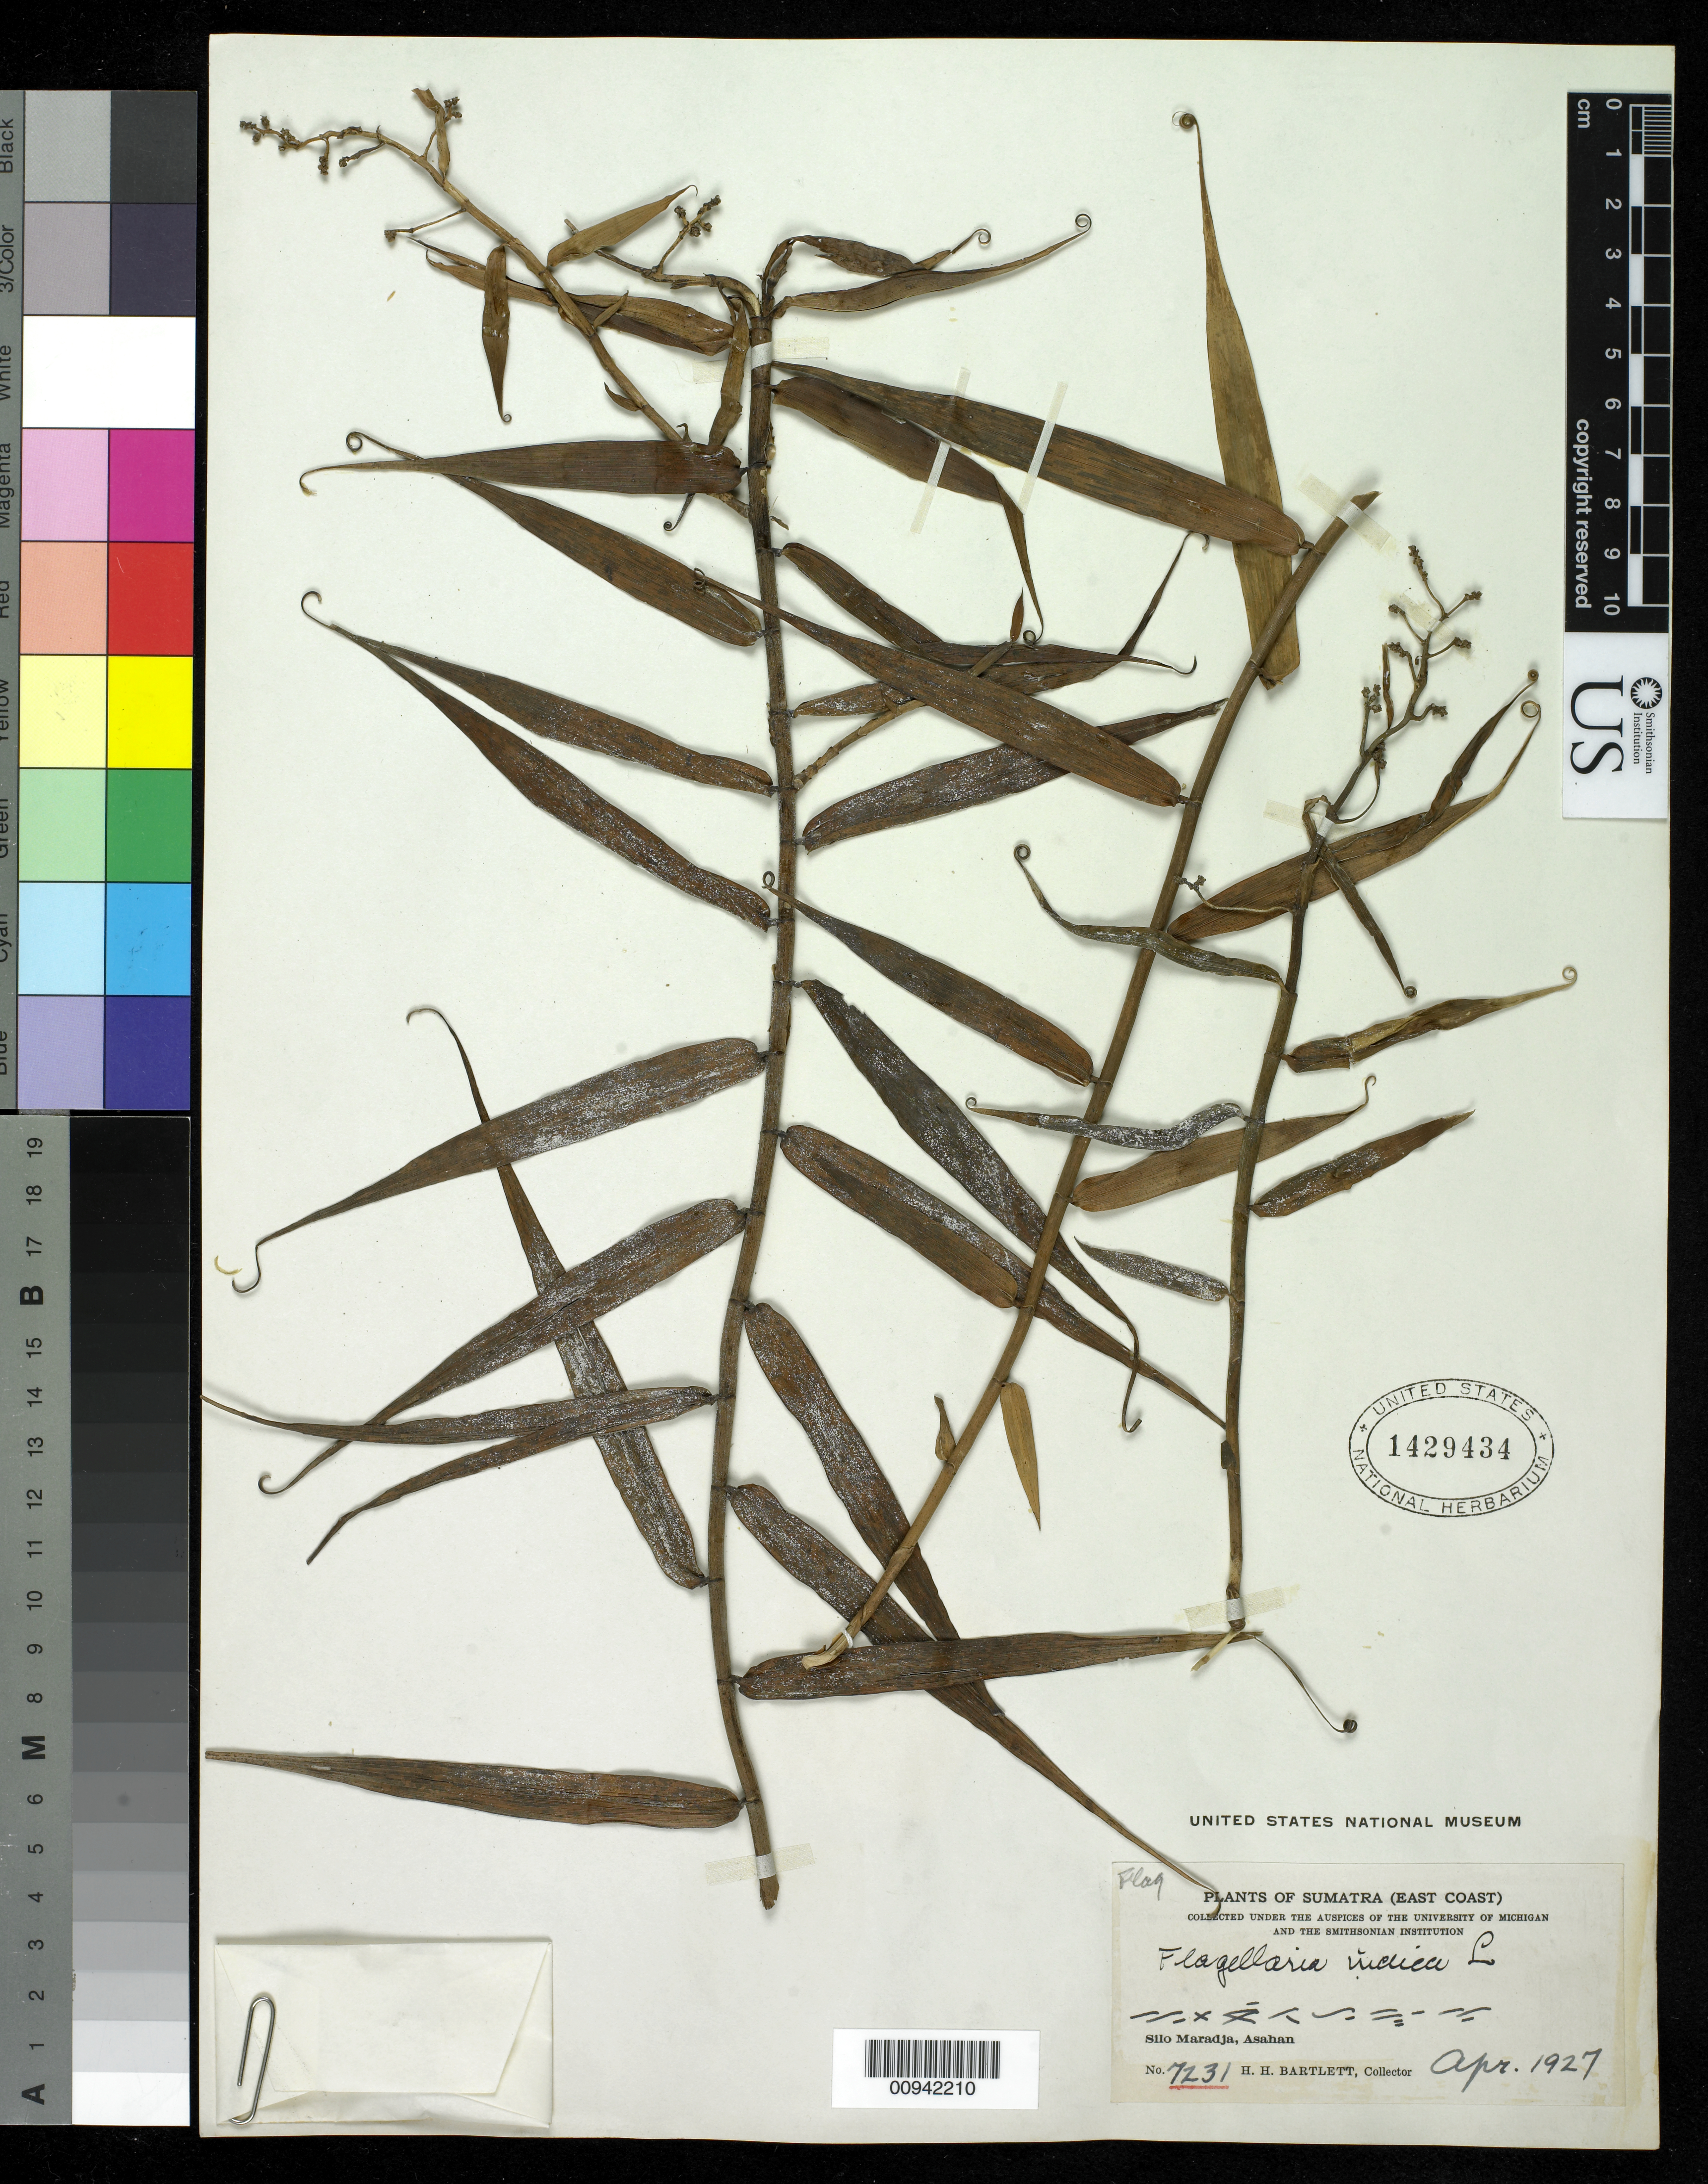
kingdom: Plantae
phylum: Tracheophyta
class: Liliopsida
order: Poales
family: Flagellariaceae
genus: Flagellaria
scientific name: Flagellaria indica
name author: L.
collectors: H. H. Bartlett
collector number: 7231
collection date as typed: Apr 1927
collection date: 1927-04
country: Indonesia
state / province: Sumatra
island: Sumatra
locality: Sumatra (East Coast), Silo Maradja, Asahan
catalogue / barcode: US 1429434